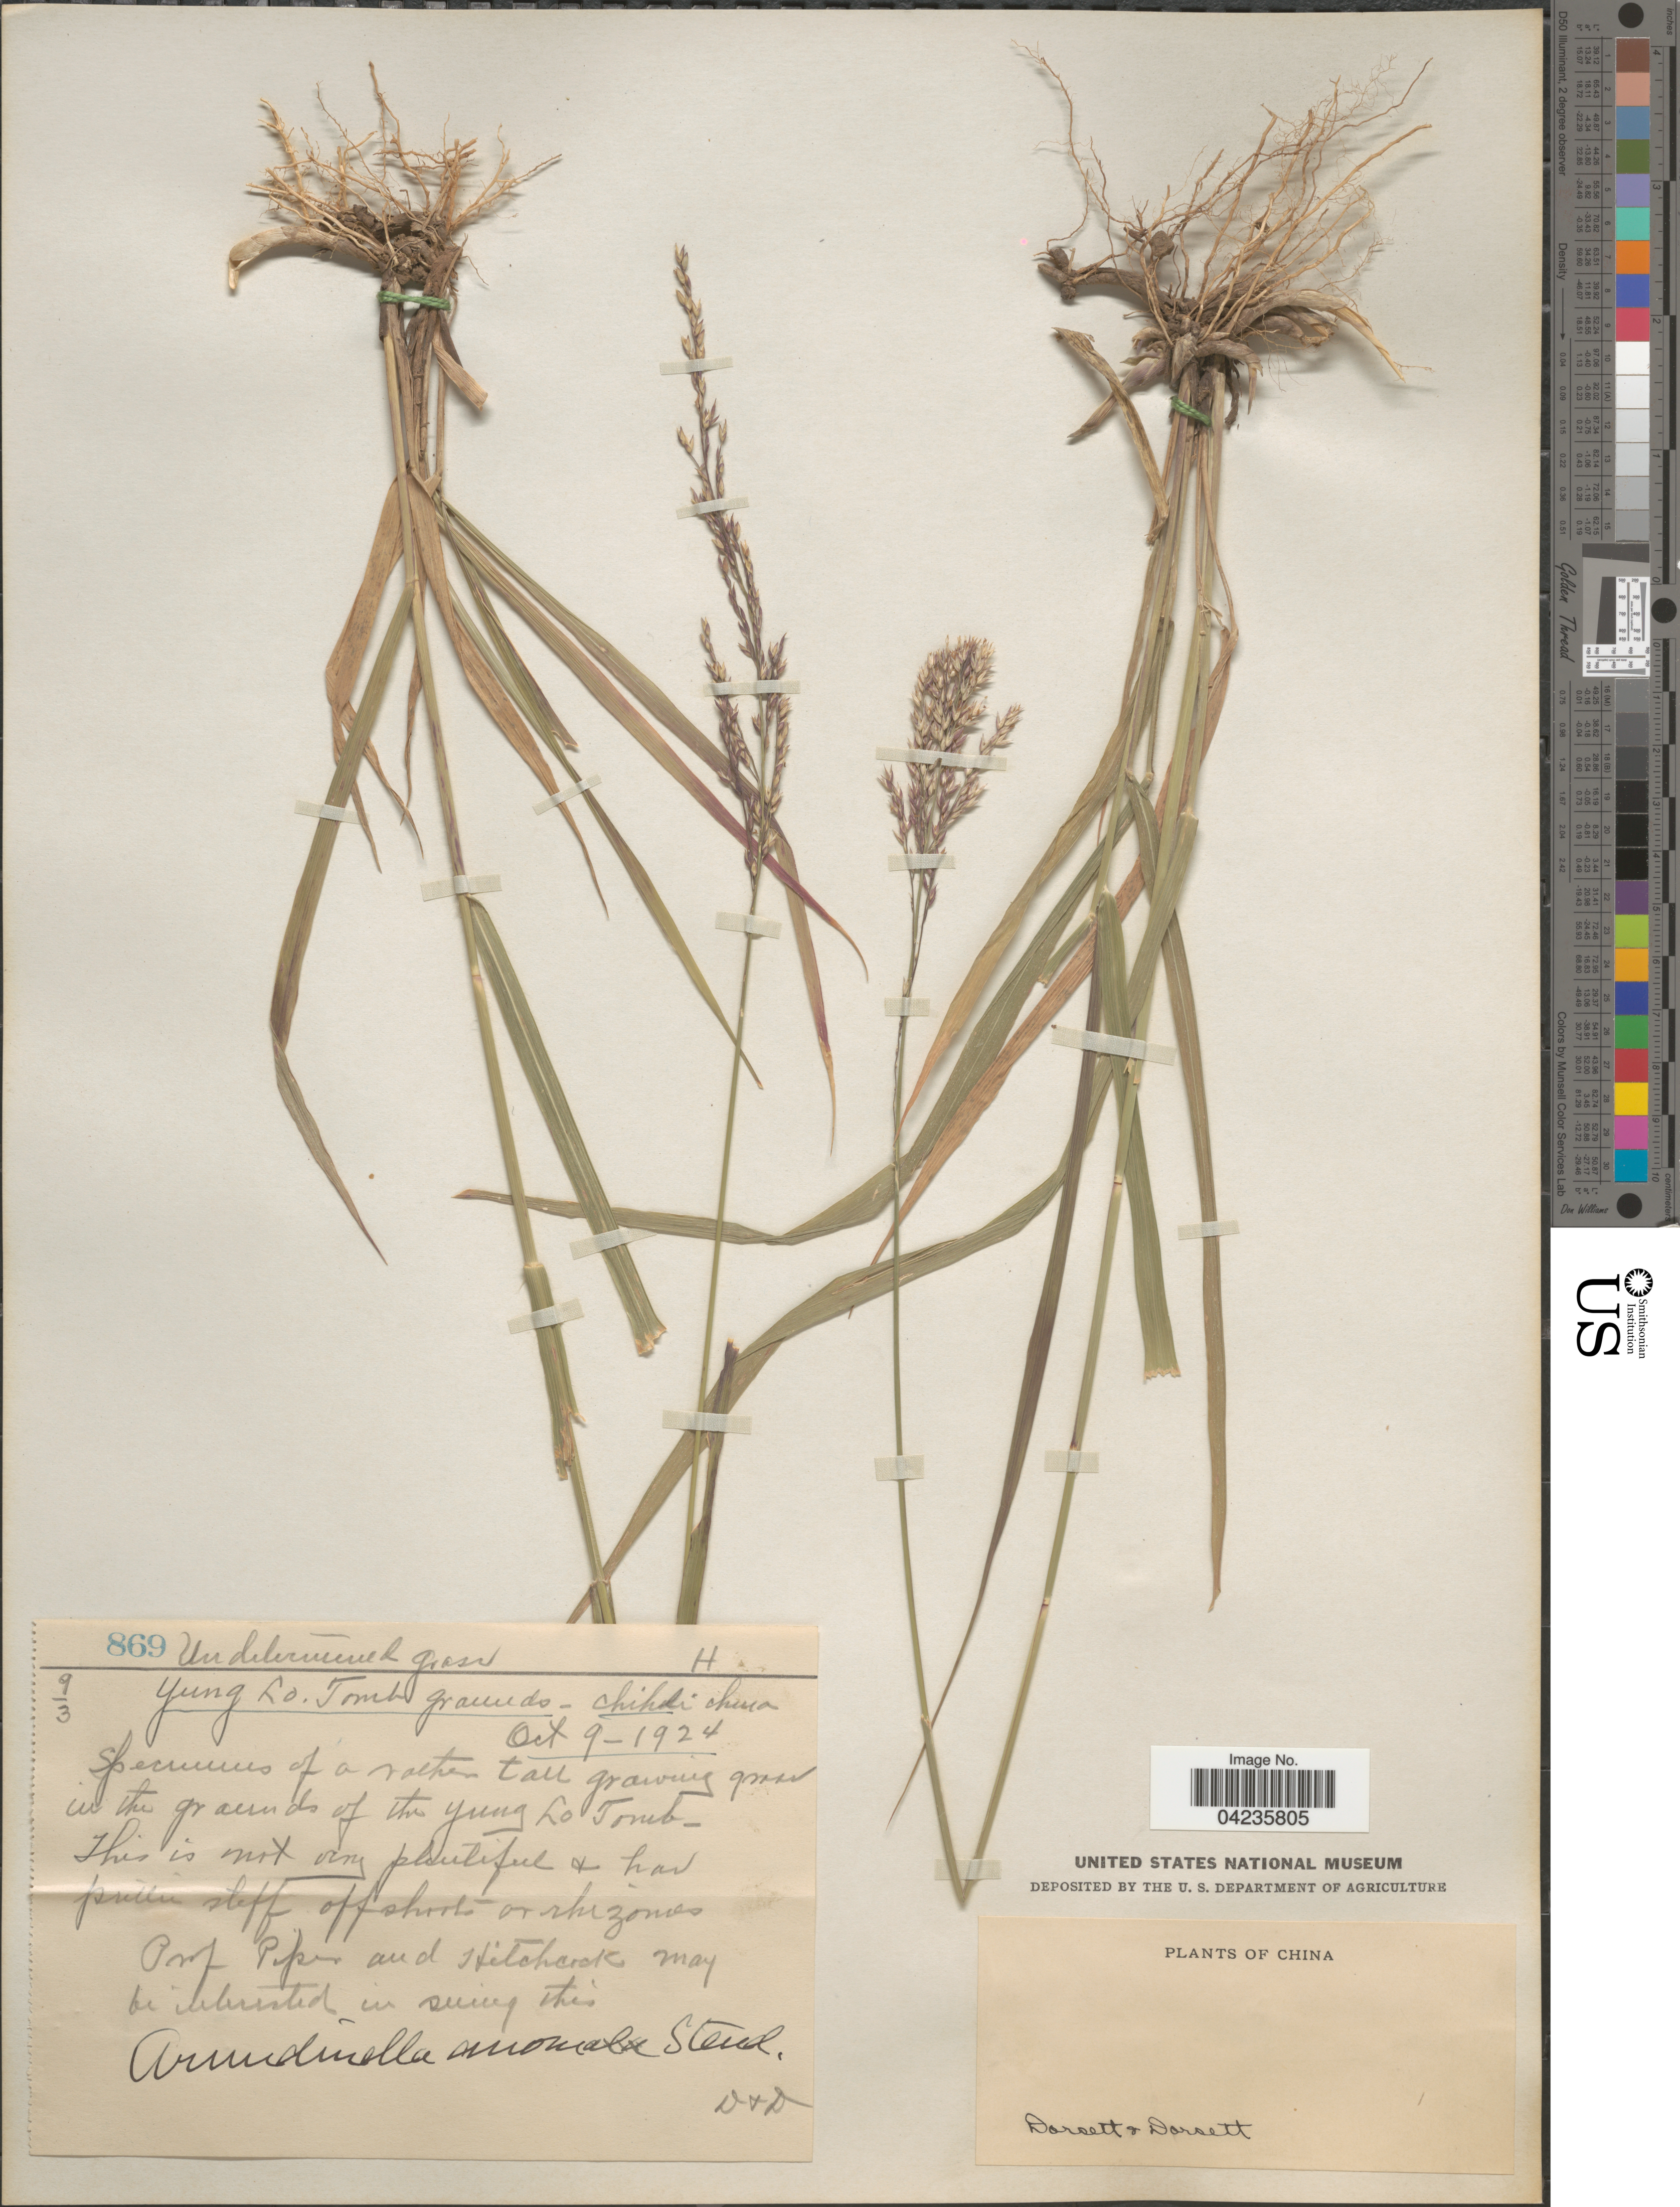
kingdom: Plantae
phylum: Tracheophyta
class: Liliopsida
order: Poales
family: Poaceae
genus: Arundinella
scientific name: Arundinella hirta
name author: (Thunb.) Tanaka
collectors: -- Dorsett & -- Dorsett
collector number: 869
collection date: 1924-10-09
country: China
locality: Yung Lo Tomb grounds - Chichli.